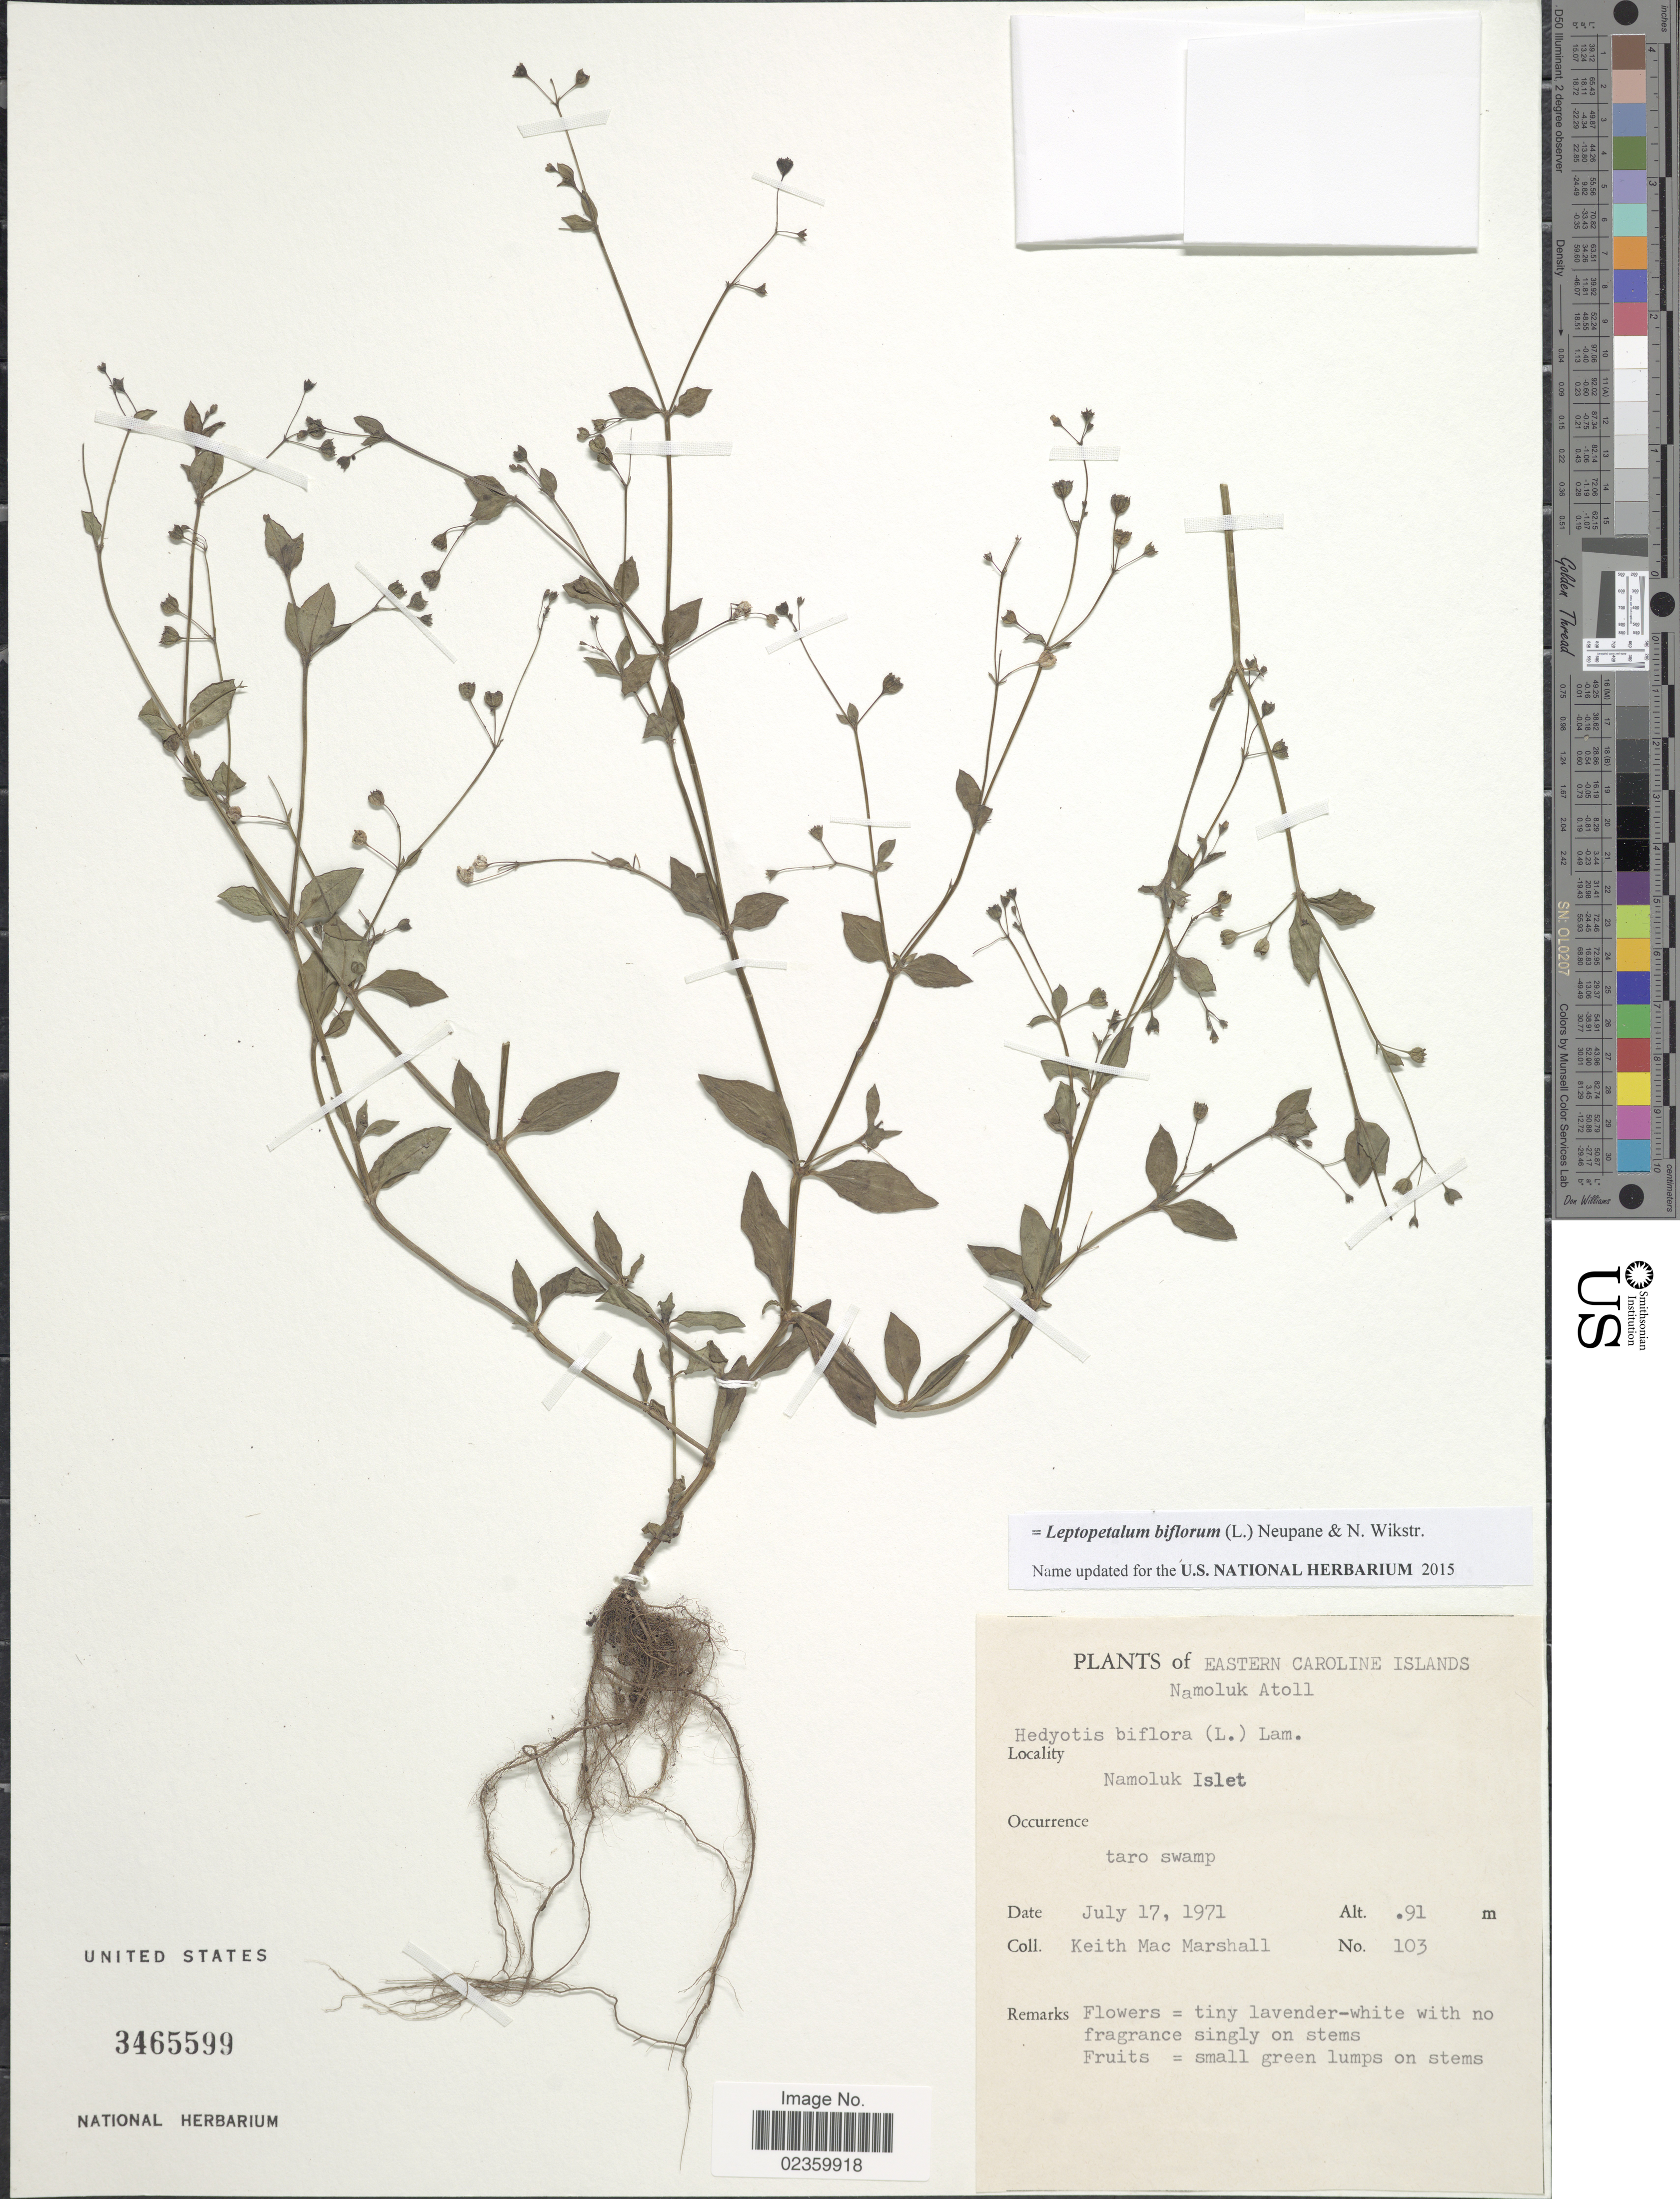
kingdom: Plantae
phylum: Tracheophyta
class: Magnoliopsida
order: Gentianales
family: Rubiaceae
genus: Leptopetalum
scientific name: Leptopetalum biflorum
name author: (L.) Neupane & N. Wikstr.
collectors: K. M. Marshall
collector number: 103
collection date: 1971-07-17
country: Micronesia, Federated States of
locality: Eastern Caroline Islands. Namoluk Atoll. Namoluk Islet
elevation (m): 91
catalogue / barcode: US 3465599